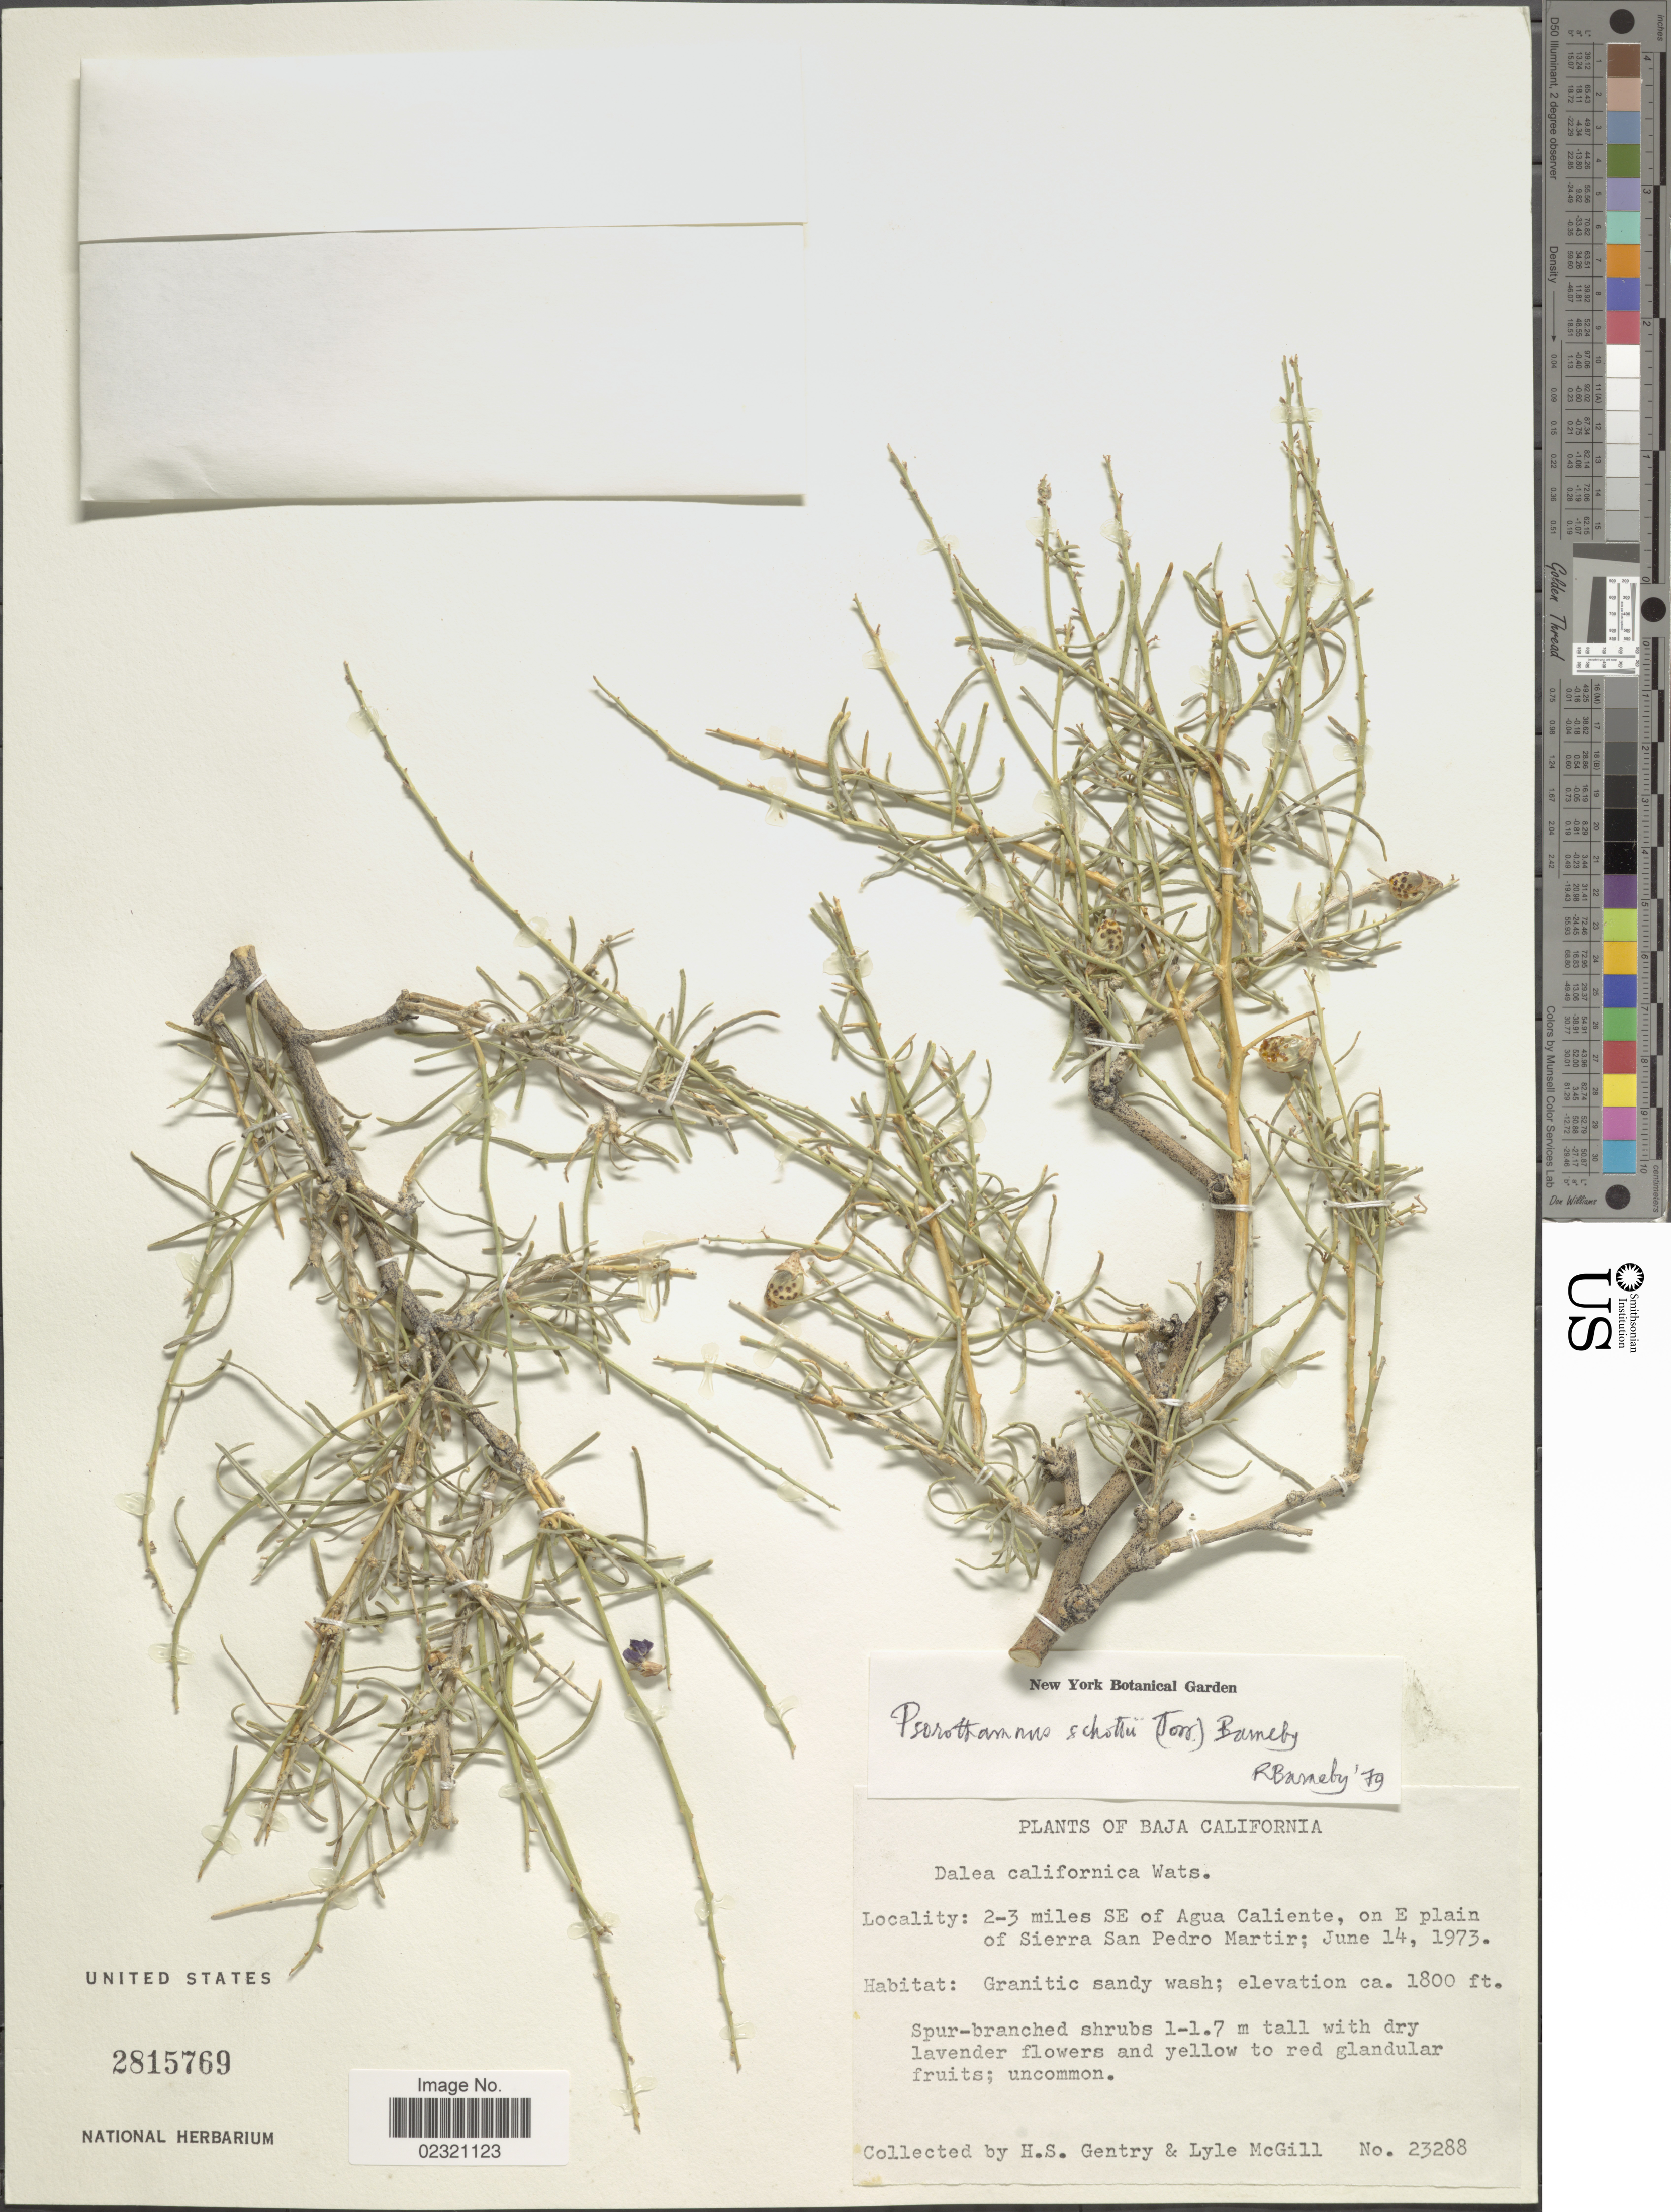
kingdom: Plantae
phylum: Tracheophyta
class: Magnoliopsida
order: Fabales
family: Fabaceae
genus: Psorothamnus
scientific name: Psorothamnus schottii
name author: (Torr.) Barneby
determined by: Barneby, Rupert C., (NY)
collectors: H. S. Gentry & L. McGill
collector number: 23288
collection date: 1973-06-14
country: Mexico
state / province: Baja California Norte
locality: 2-3 miles SE of Agua Caliente, on E plain of Sierra San Pedro Martir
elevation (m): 549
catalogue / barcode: US 2815769